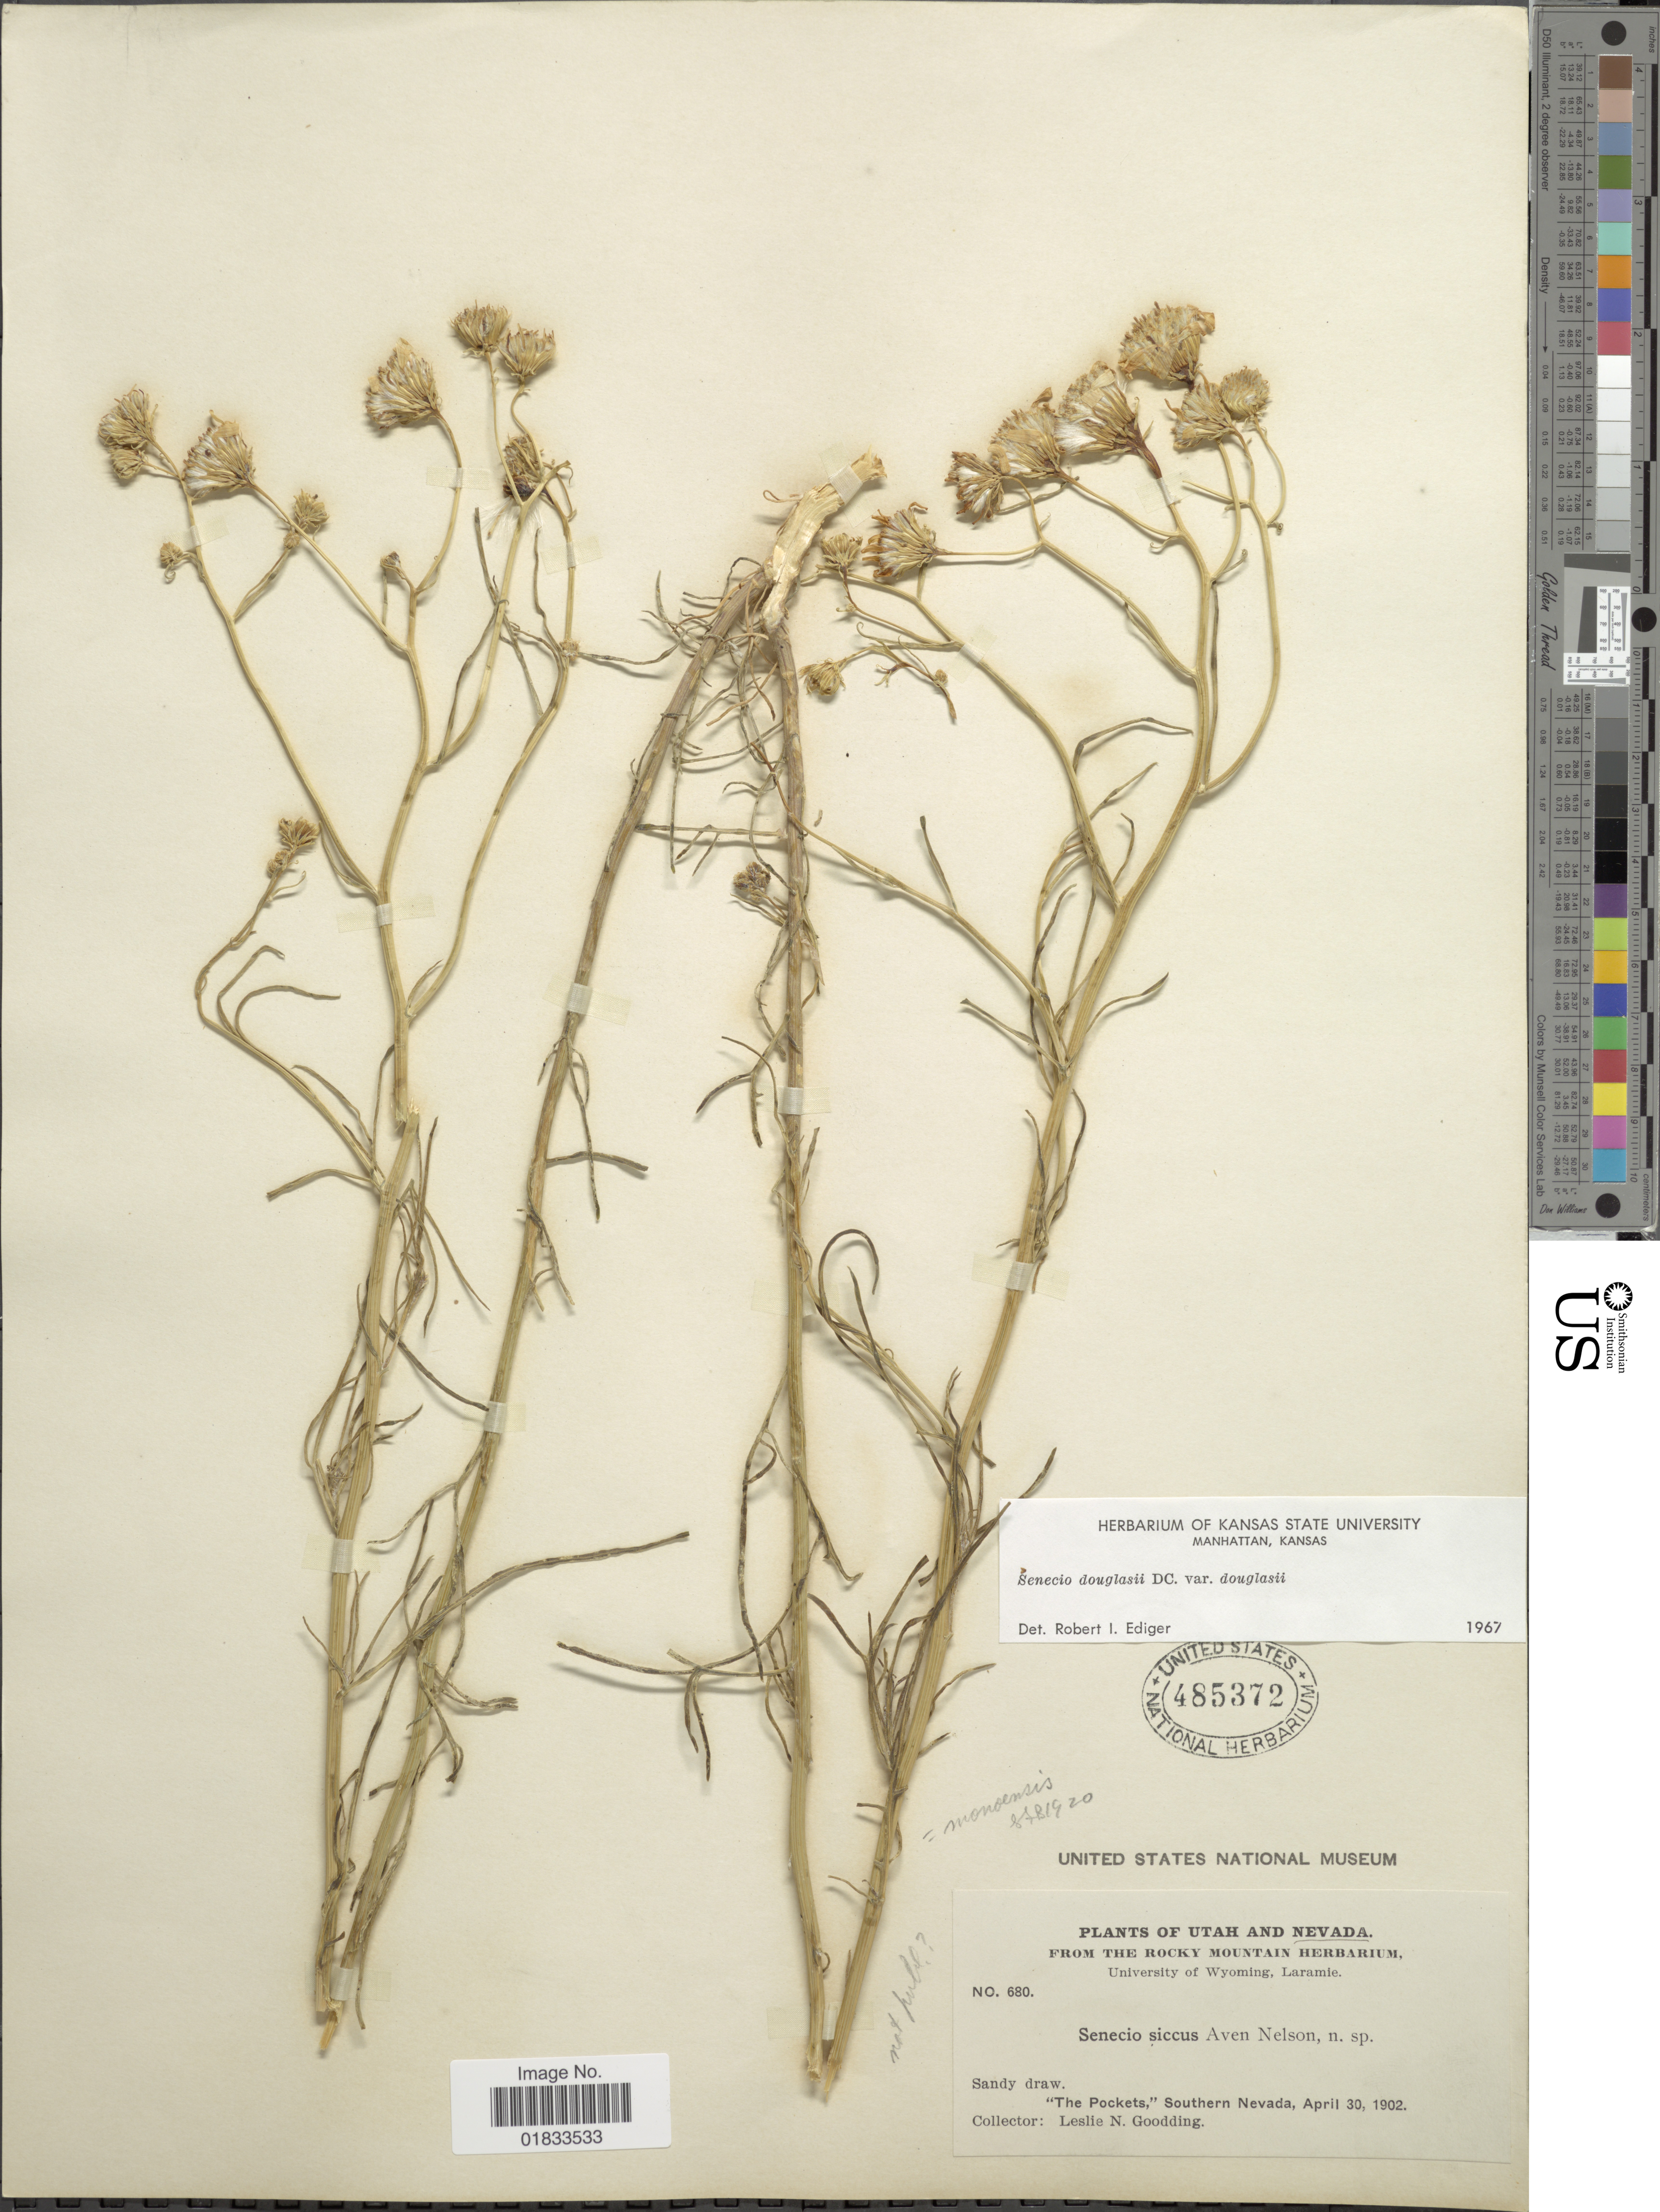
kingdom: Plantae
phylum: Tracheophyta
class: Magnoliopsida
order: Asterales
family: Asteraceae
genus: Senecio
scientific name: Senecio flaccidus var. douglasii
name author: (DC.) B.L. Turner & T.M. Barkley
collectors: L. N. Goodding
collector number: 680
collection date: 1902-04-30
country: United States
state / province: Nevada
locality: Utah & Nevada, "The Pockets", Southern Nevada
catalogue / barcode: US 485372